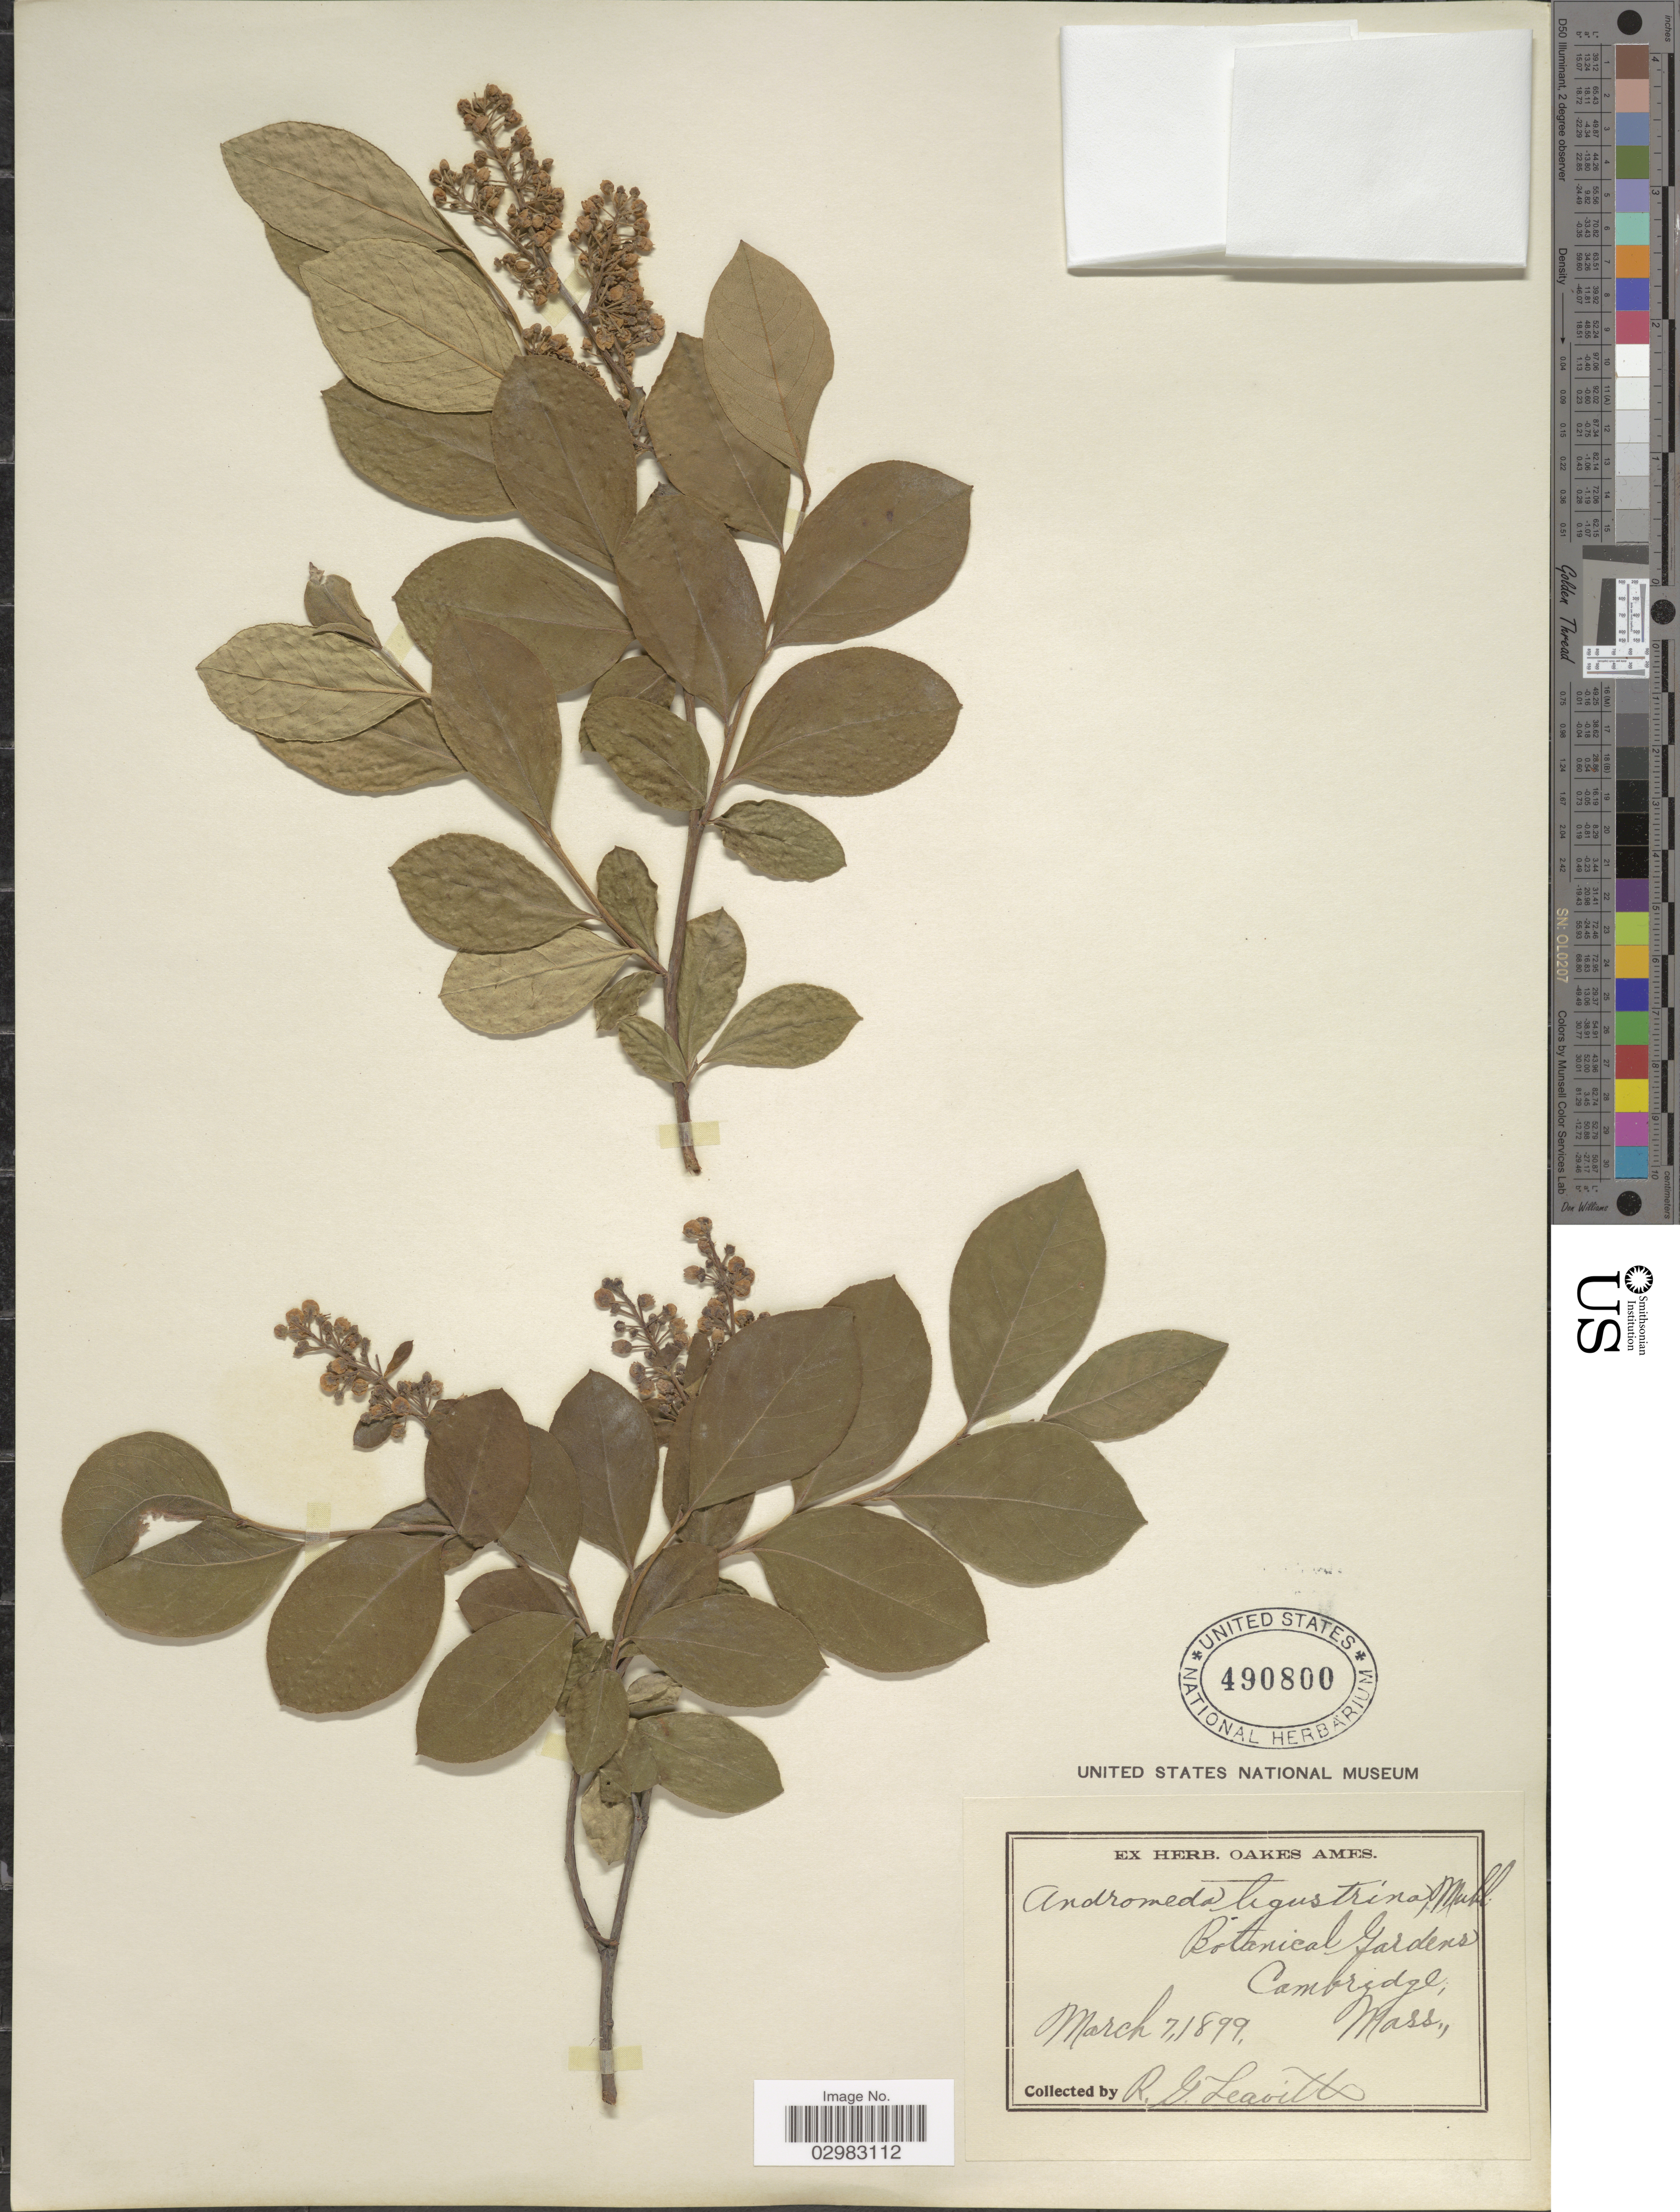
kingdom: Plantae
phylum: Tracheophyta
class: Magnoliopsida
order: Ericales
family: Ericaceae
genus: Lyonia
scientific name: Lyonia ligustrina var. ligustrina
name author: (L.) DC.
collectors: R. G. Leavitt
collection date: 1899-03-07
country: United States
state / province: Massachusetts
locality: Botanical Gardens. Cambridge, Mass.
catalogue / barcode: US 490800